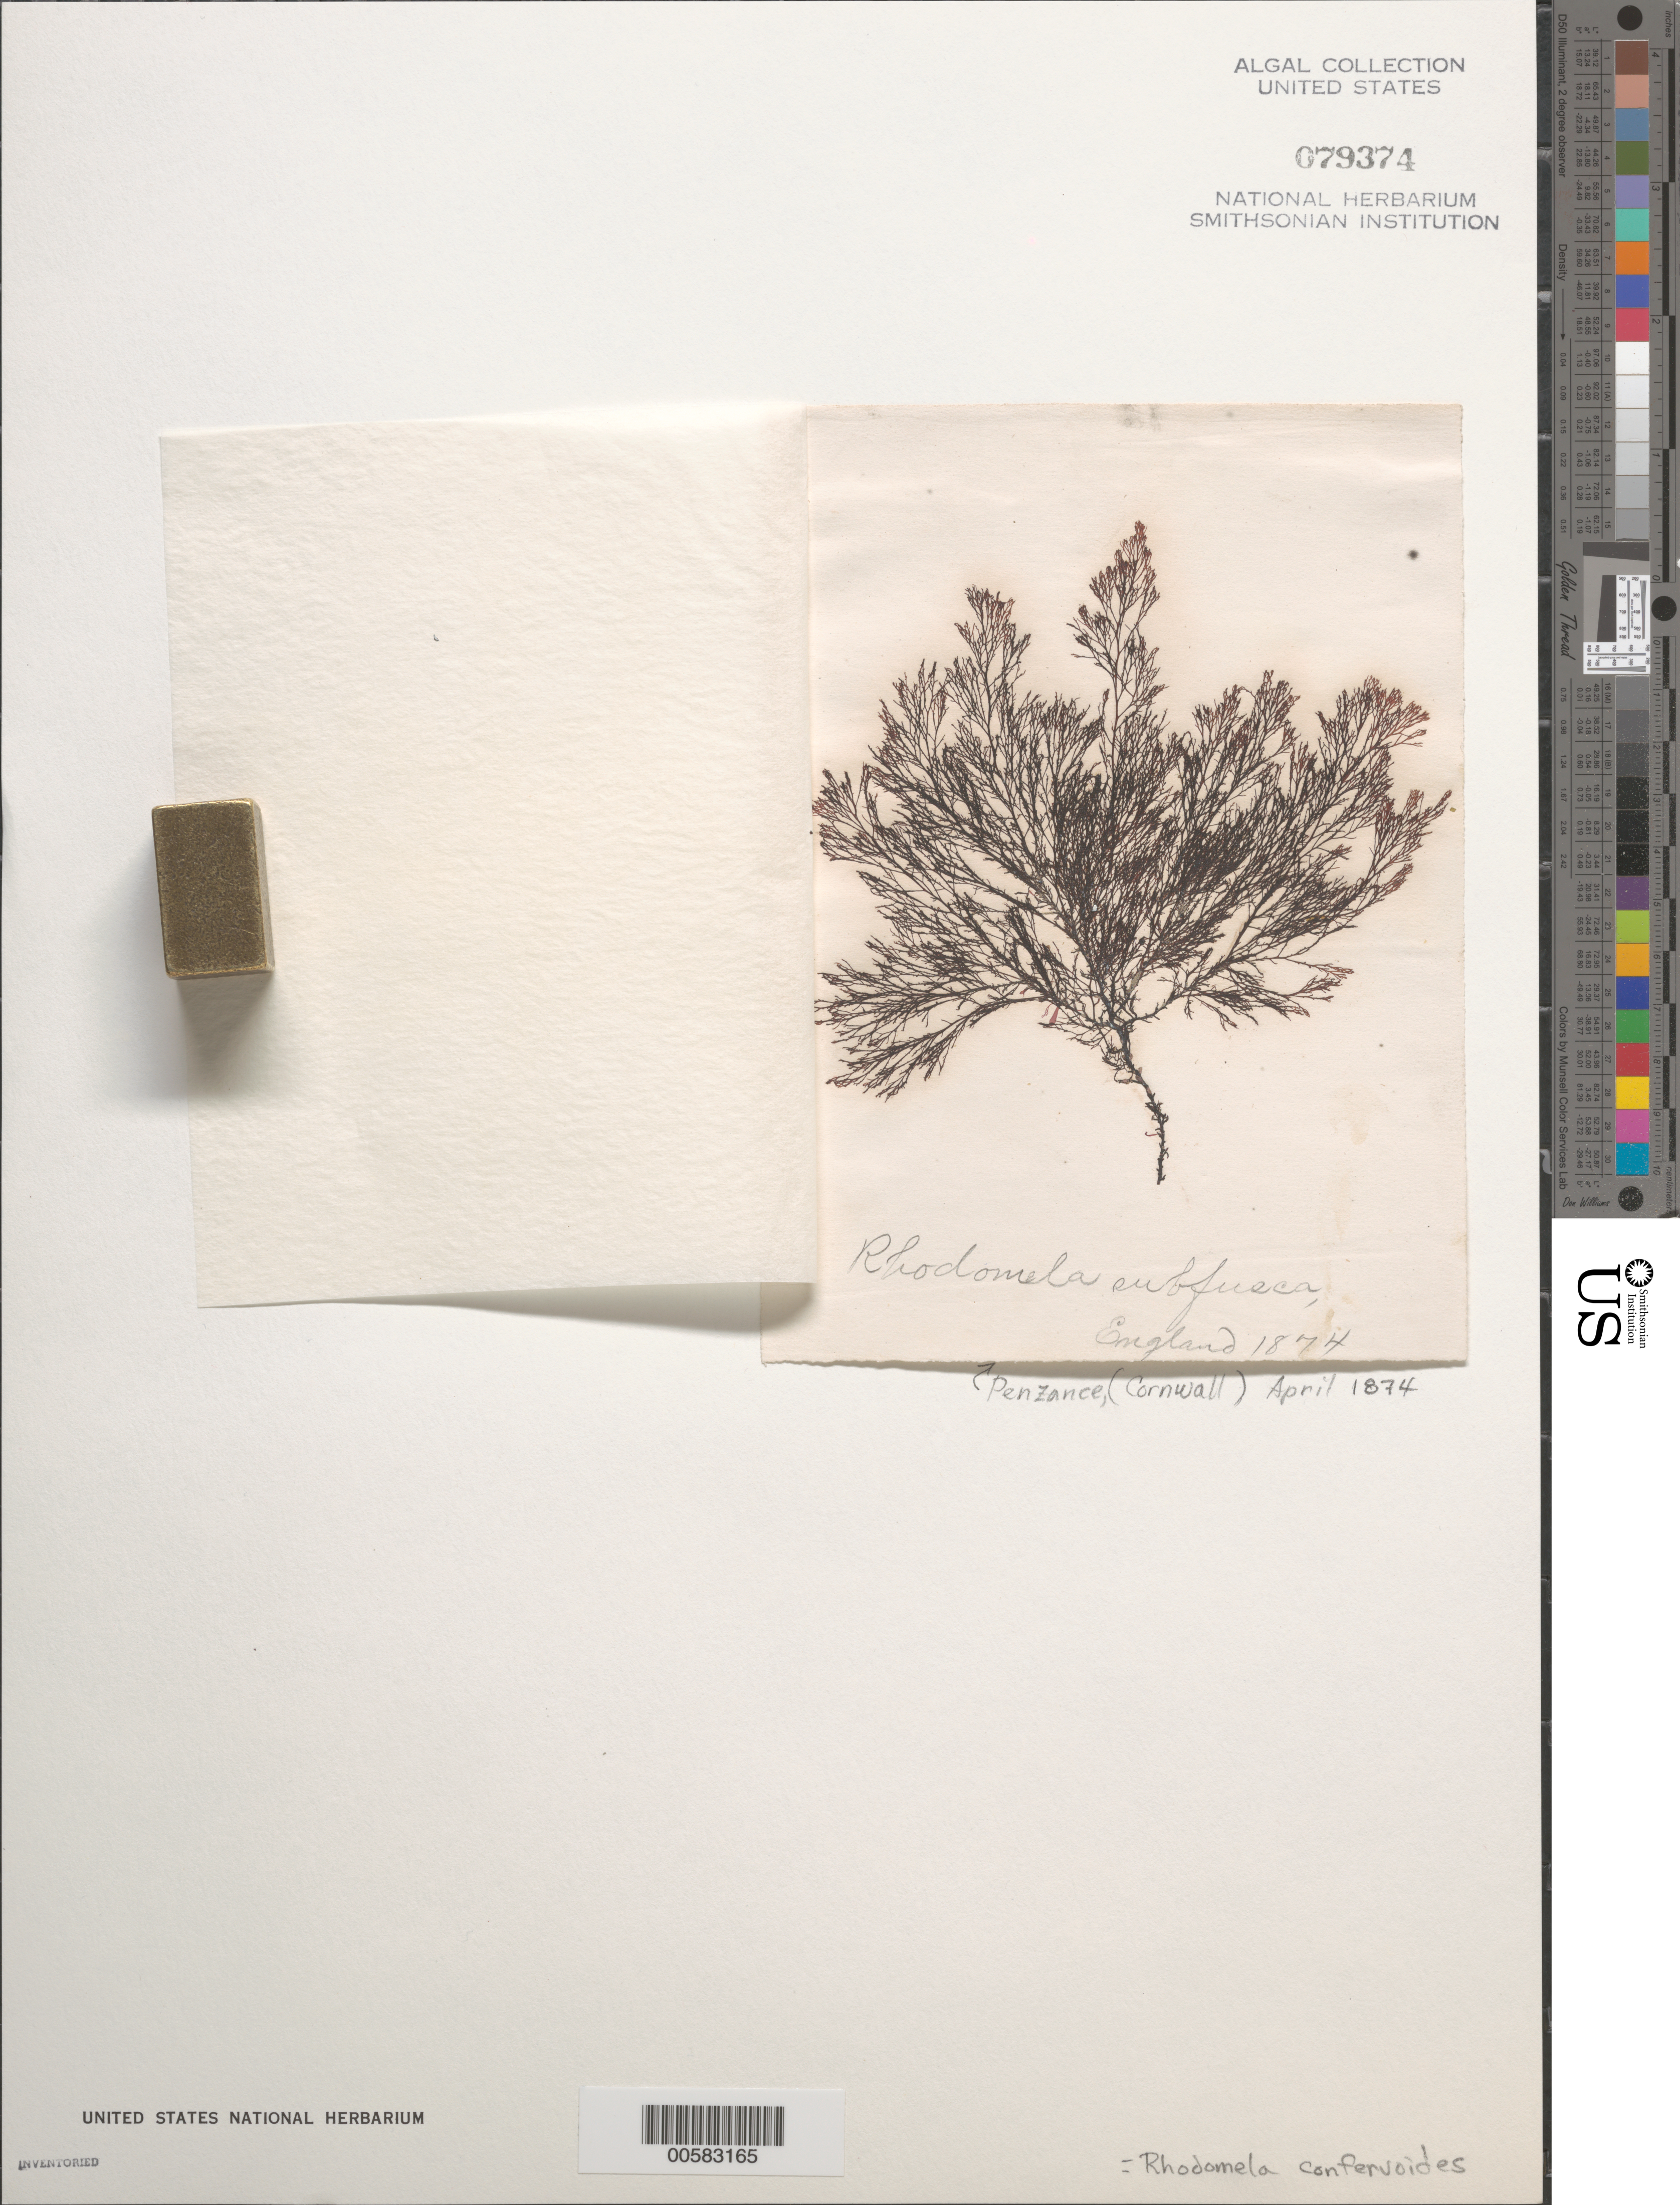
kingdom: Plantae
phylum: Rhodophyta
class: Florideophyceae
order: Ceramiales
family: Rhodomelaceae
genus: Rhodomela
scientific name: Rhodomela confervoides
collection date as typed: Apr 1874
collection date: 1874-04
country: United Kingdom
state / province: England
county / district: Cornwall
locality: Penzance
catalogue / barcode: US 79374